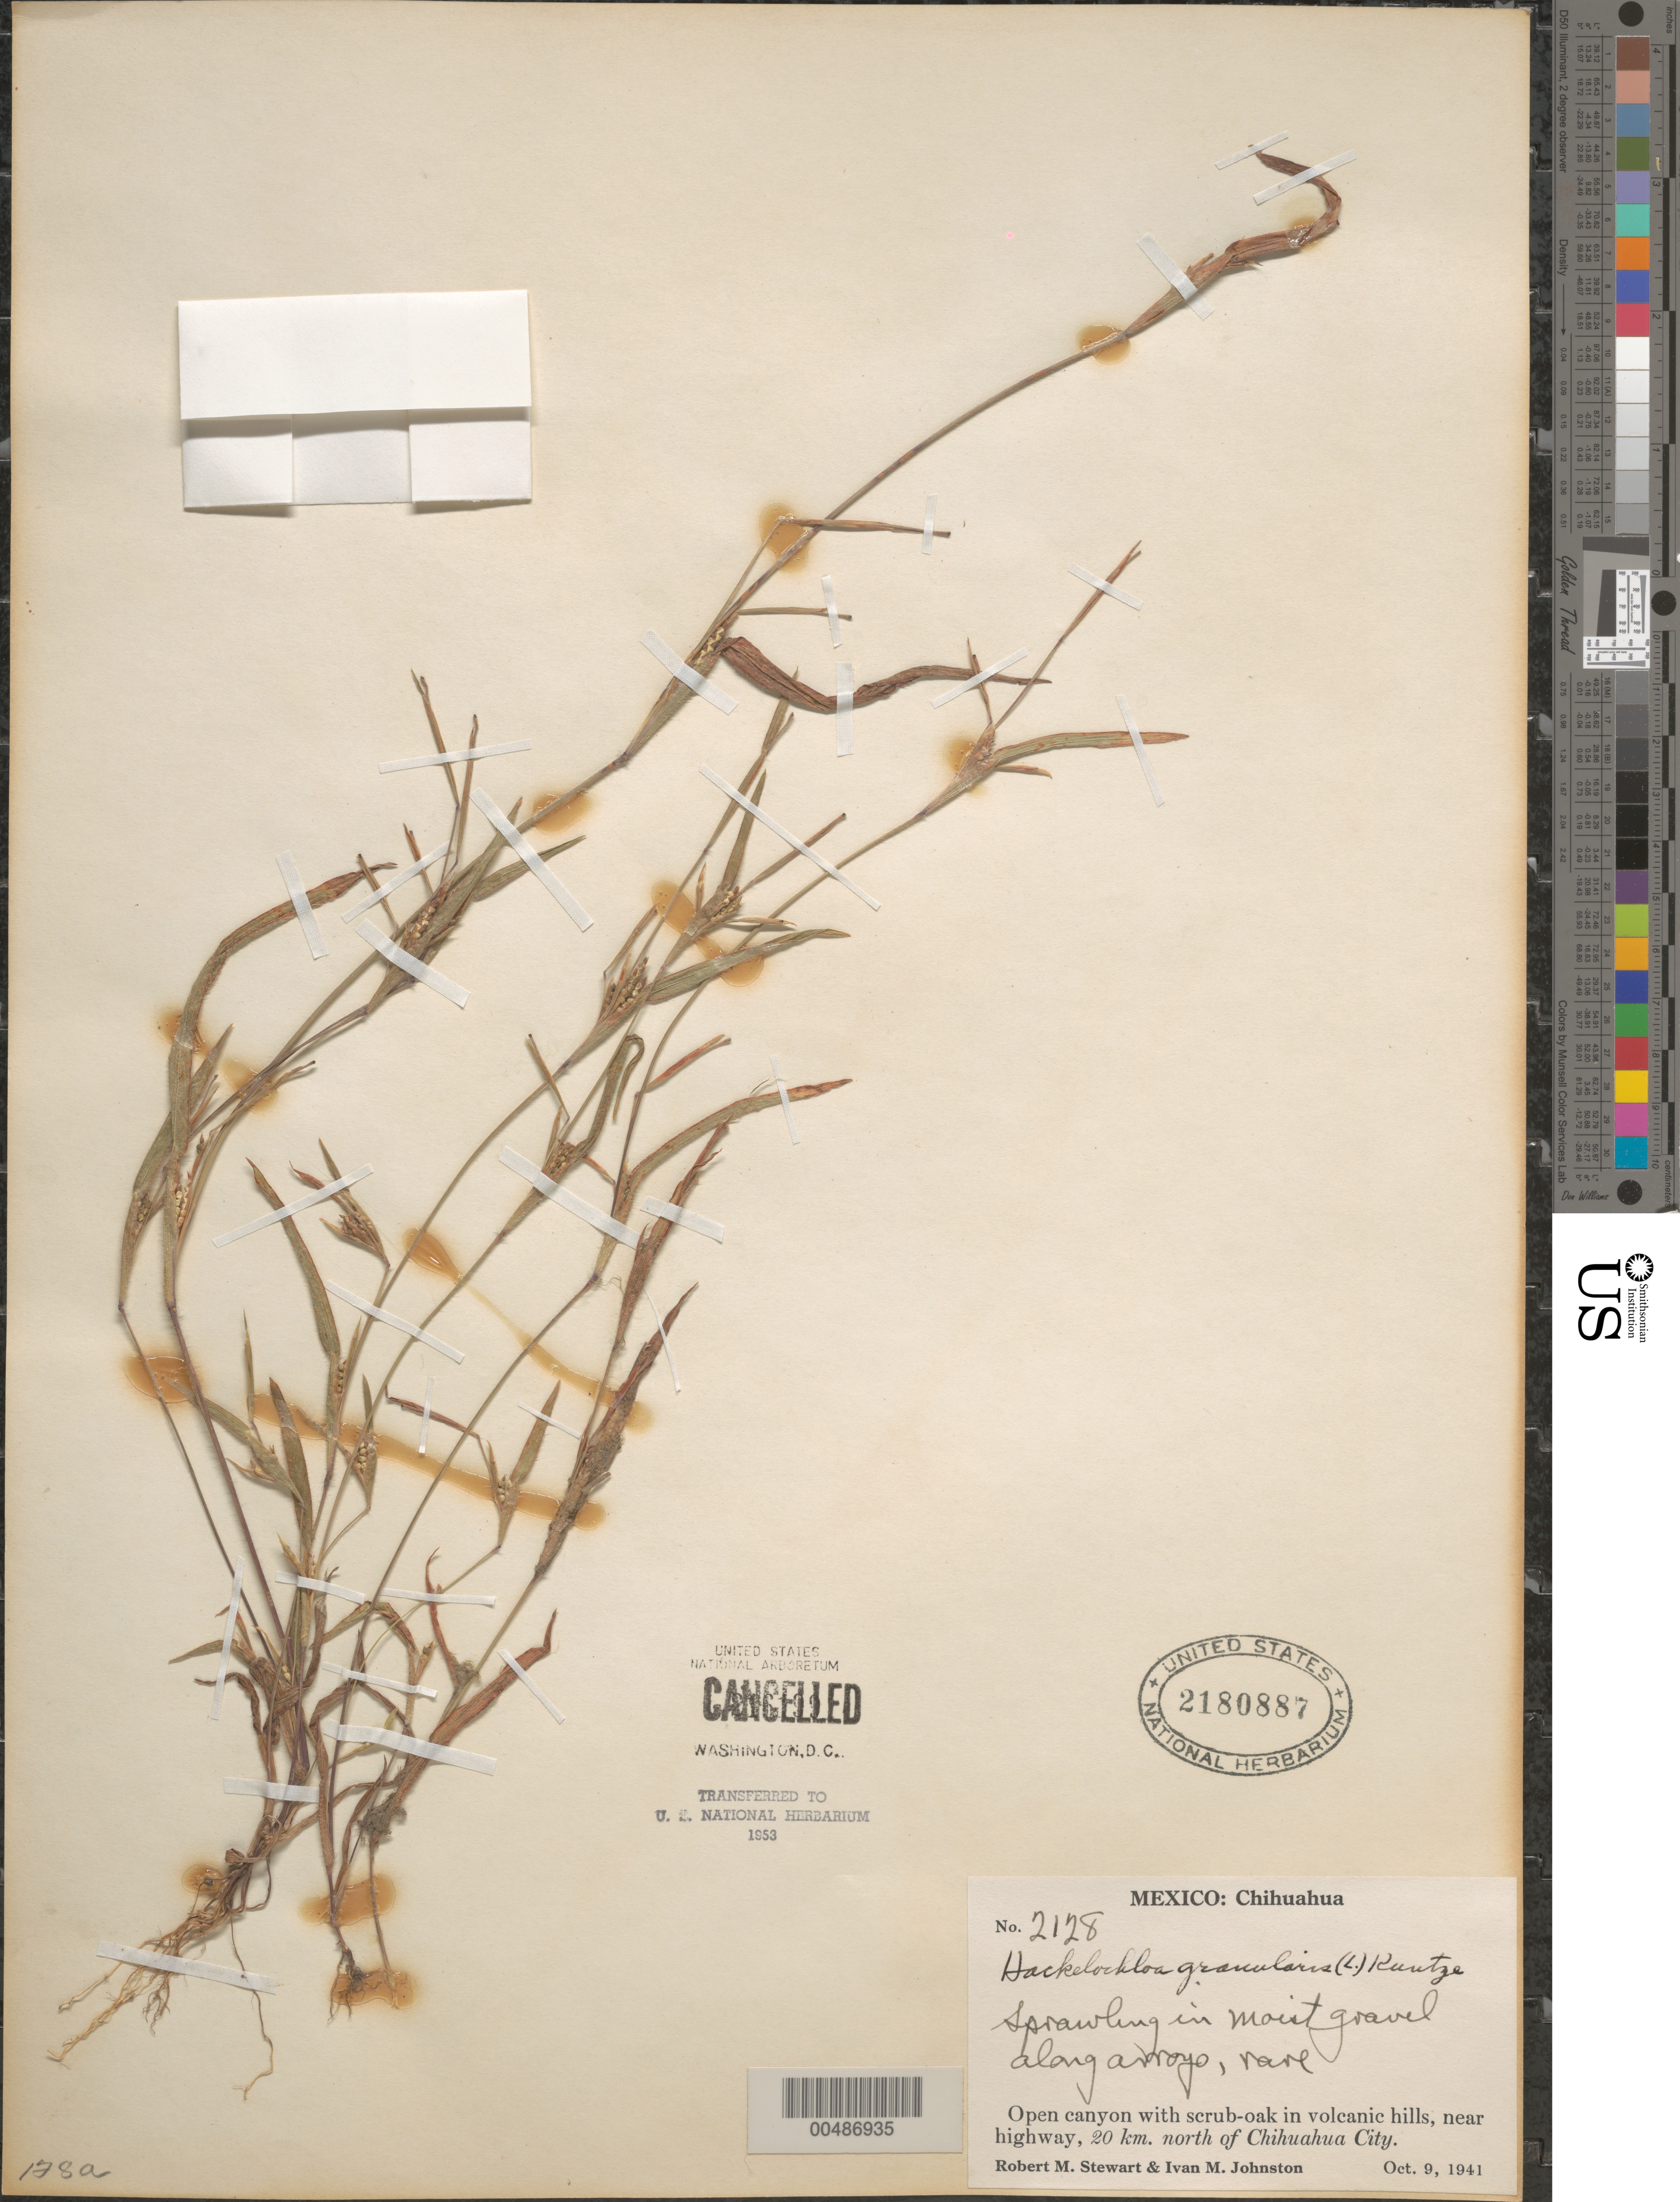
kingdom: Plantae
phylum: Tracheophyta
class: Liliopsida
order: Poales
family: Poaceae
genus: Hackelochloa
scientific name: Hackelochloa granularis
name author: (L.) Kuntze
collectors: R. M. Stewart & I.M. Johnston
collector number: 2128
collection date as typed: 9 Oct 1941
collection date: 1941-10-09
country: Mexico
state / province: Chihuahua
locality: near hwy, 20 km N of Chihuahua City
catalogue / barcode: US 2180887